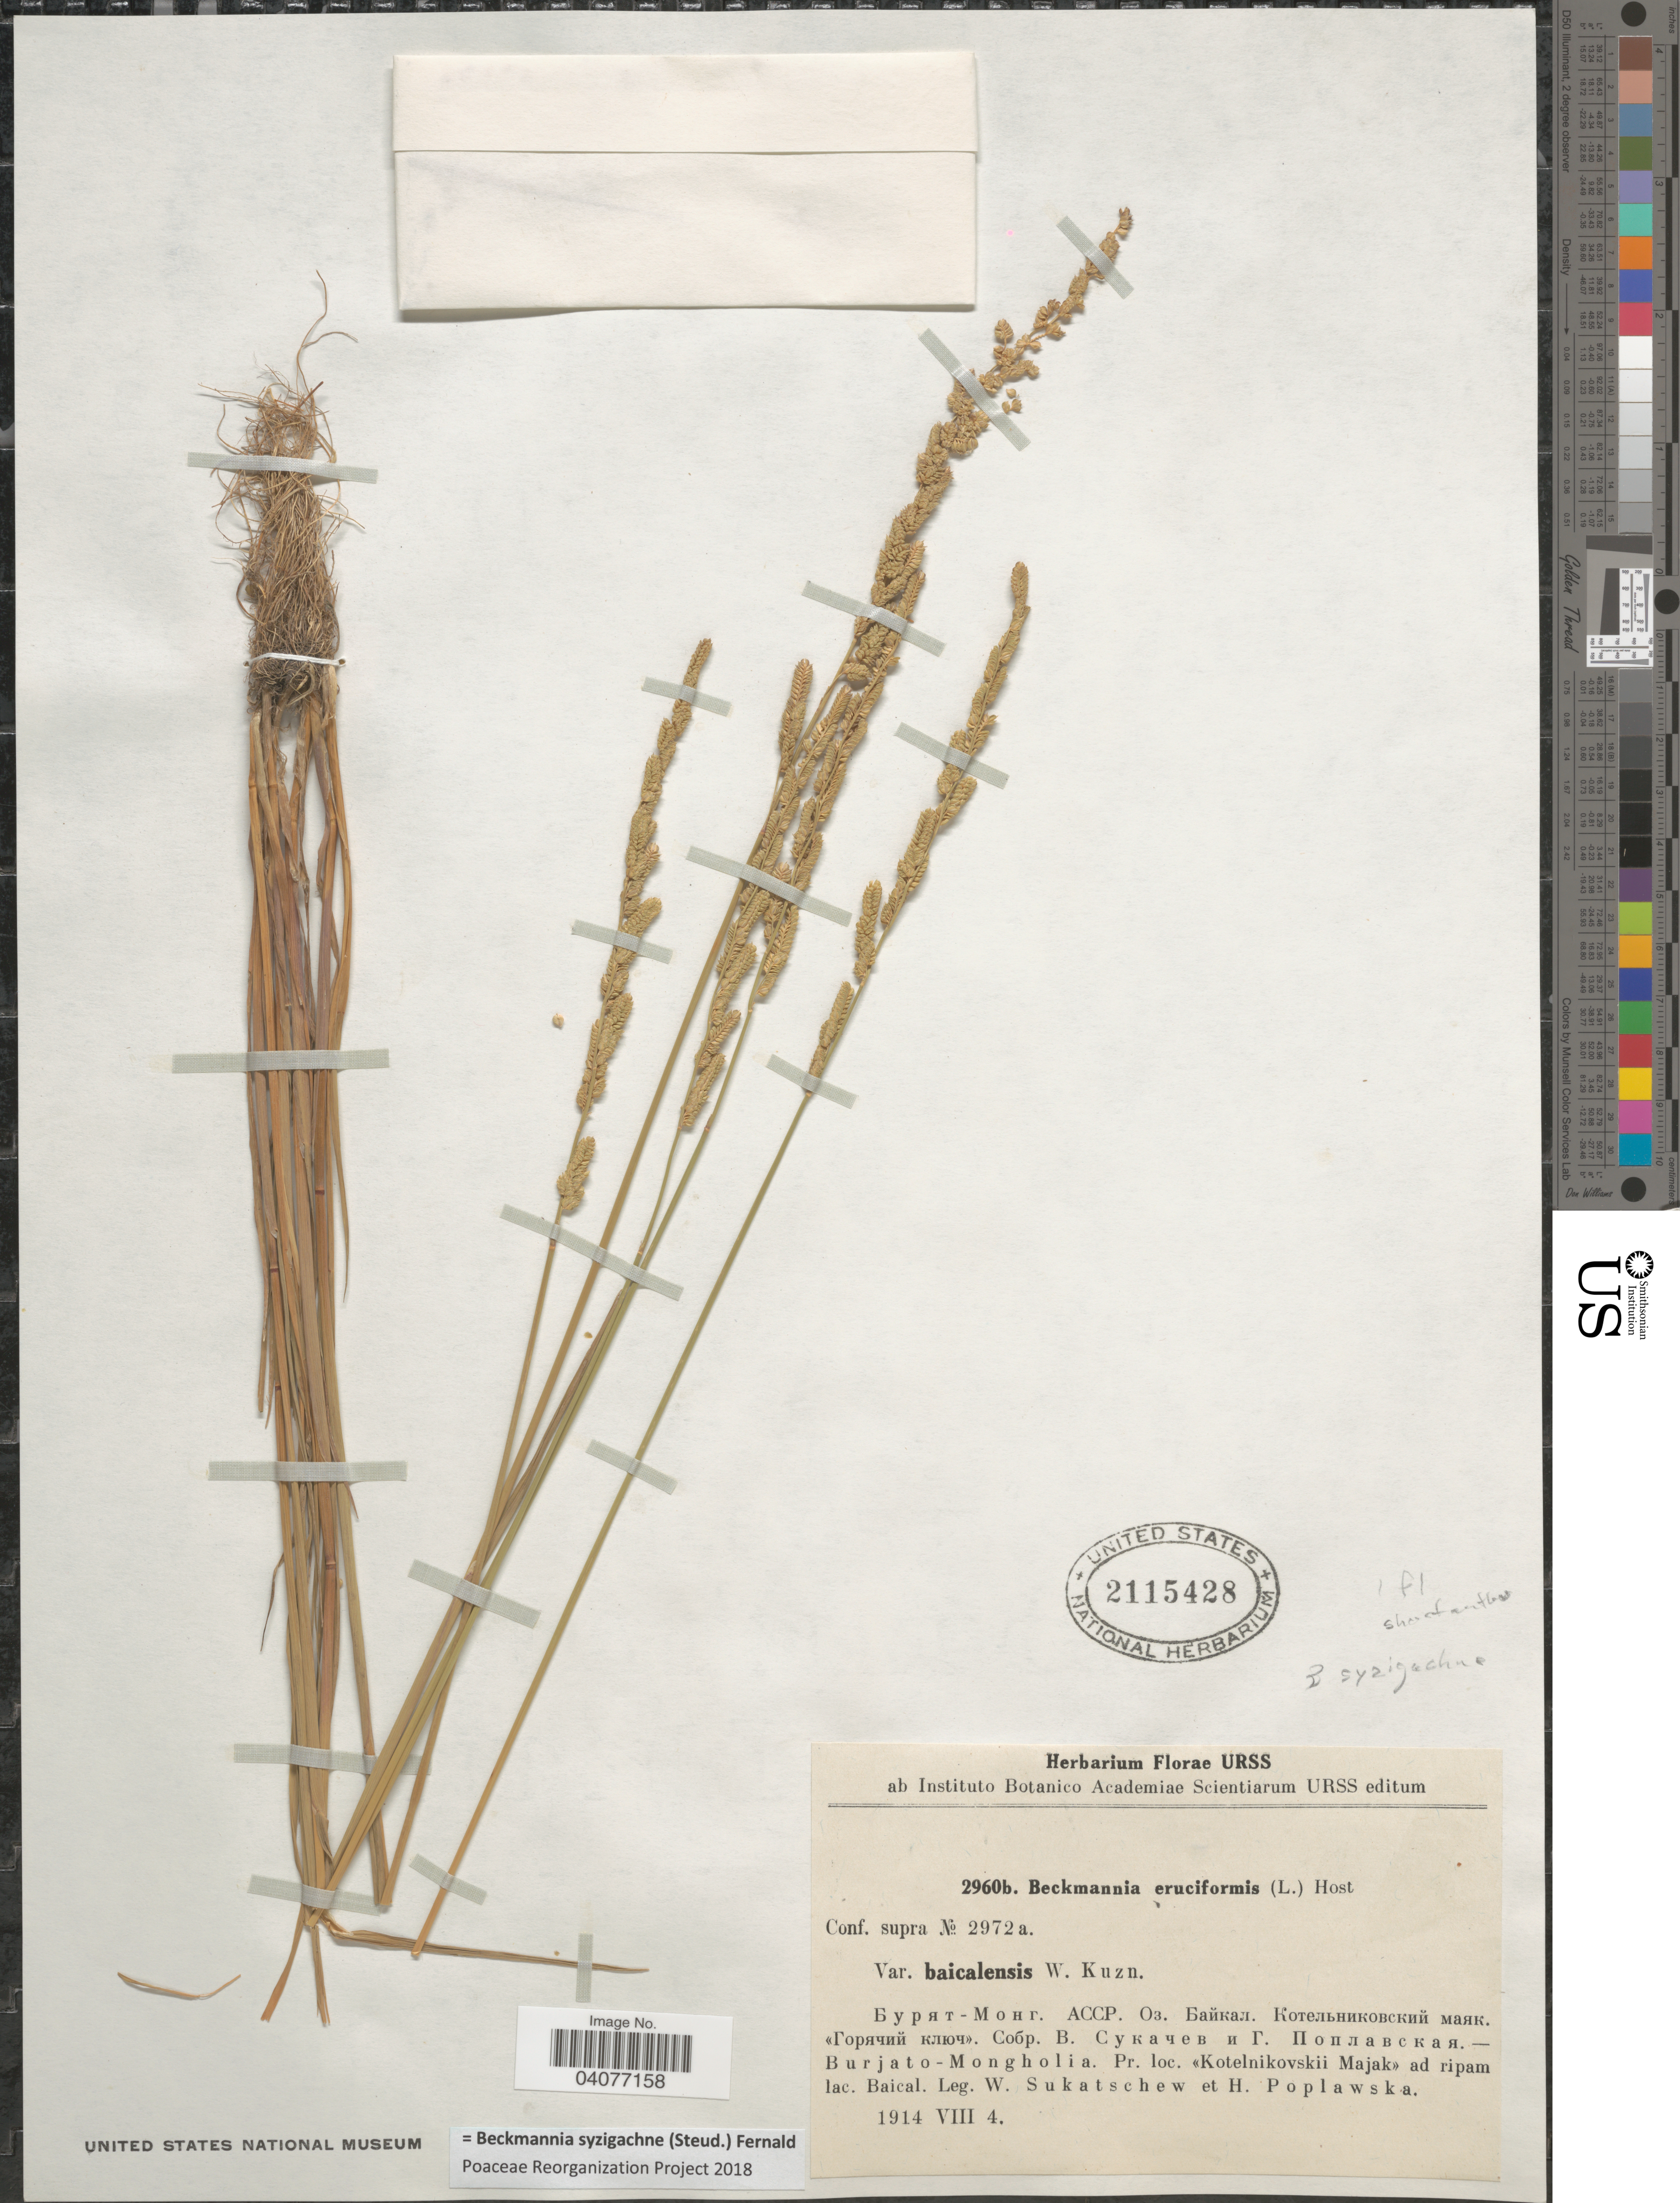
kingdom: Plantae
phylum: Tracheophyta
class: Liliopsida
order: Poales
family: Poaceae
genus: Beckmannia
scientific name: Beckmannia syzigachne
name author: (Steud.) Fernald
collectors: W. Sukatschew & H. Poplawska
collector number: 2960b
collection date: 1914-08-04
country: Russian Federation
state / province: Volgograd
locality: Burjato - Mongholia. Pr. loc. <<Kotelnikovskii Majak >> ad ripam lac. Baical.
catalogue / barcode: US 2155428